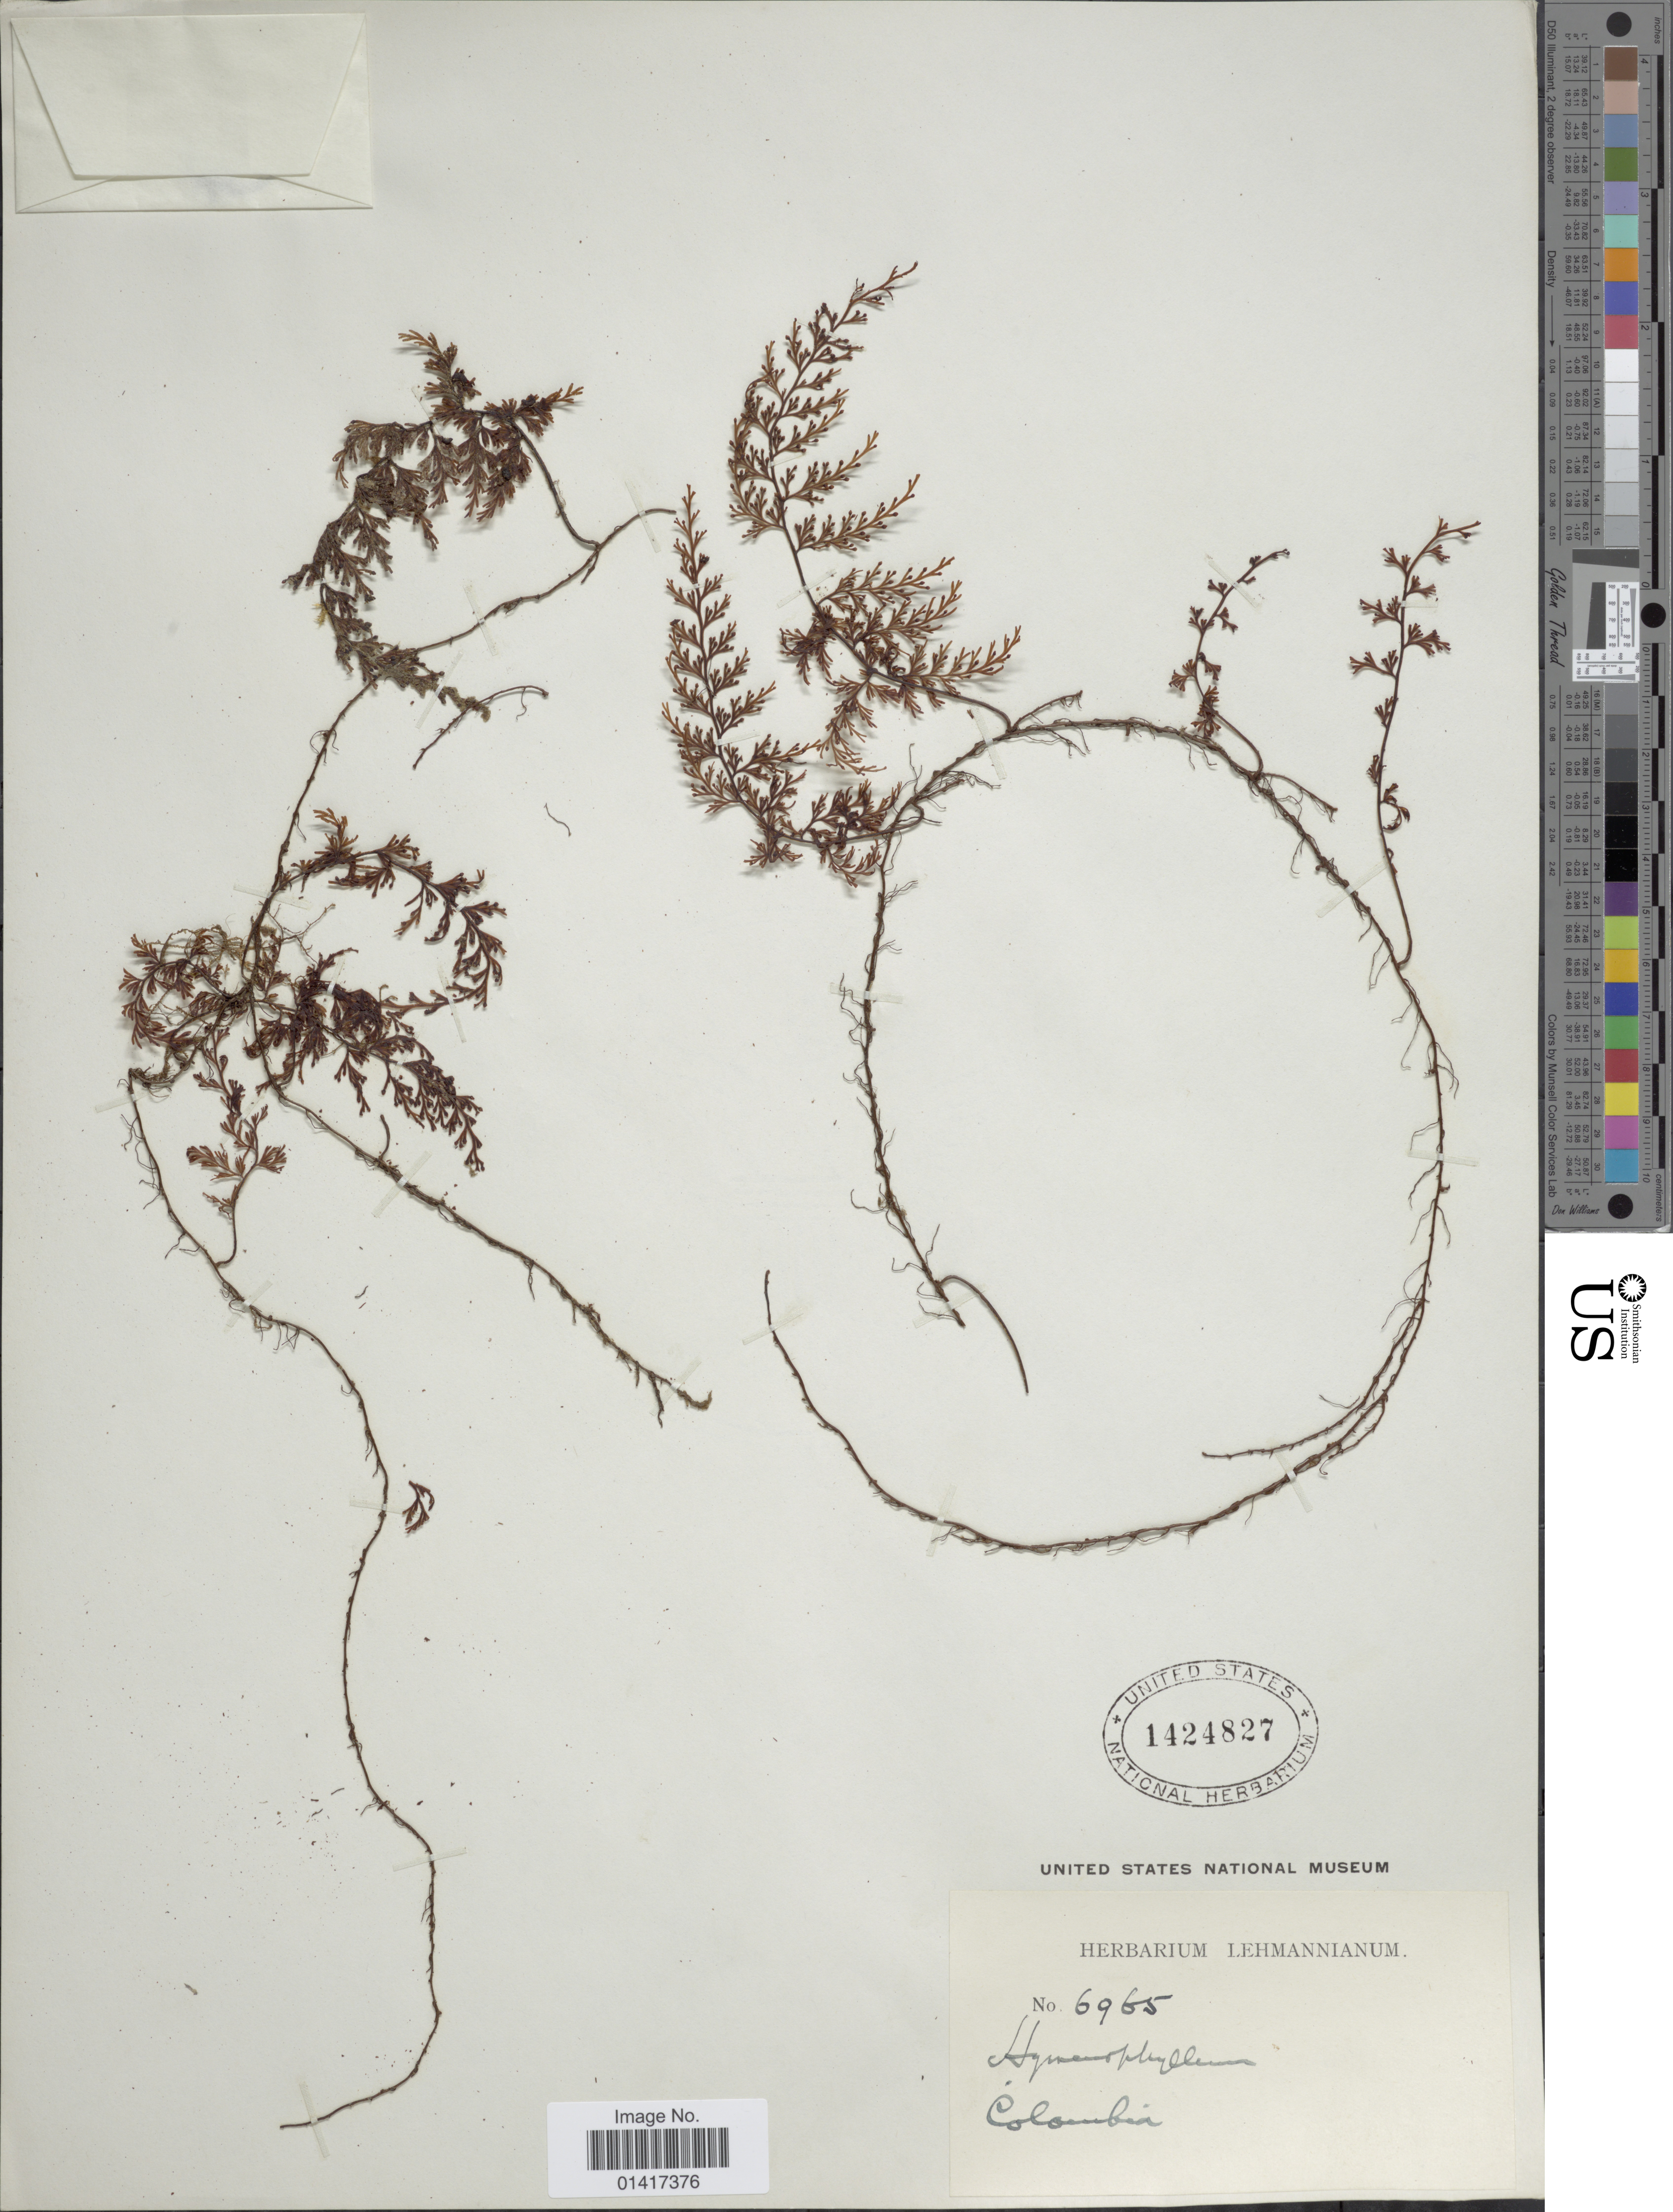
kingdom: Plantae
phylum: Tracheophyta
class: Polypodiopsida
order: Hymenophyllales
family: Hymenophyllaceae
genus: Hymenophyllum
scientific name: Hymenophyllum sp.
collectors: ex herb. Lehmannianum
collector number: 6965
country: Colombia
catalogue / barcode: US 1424827